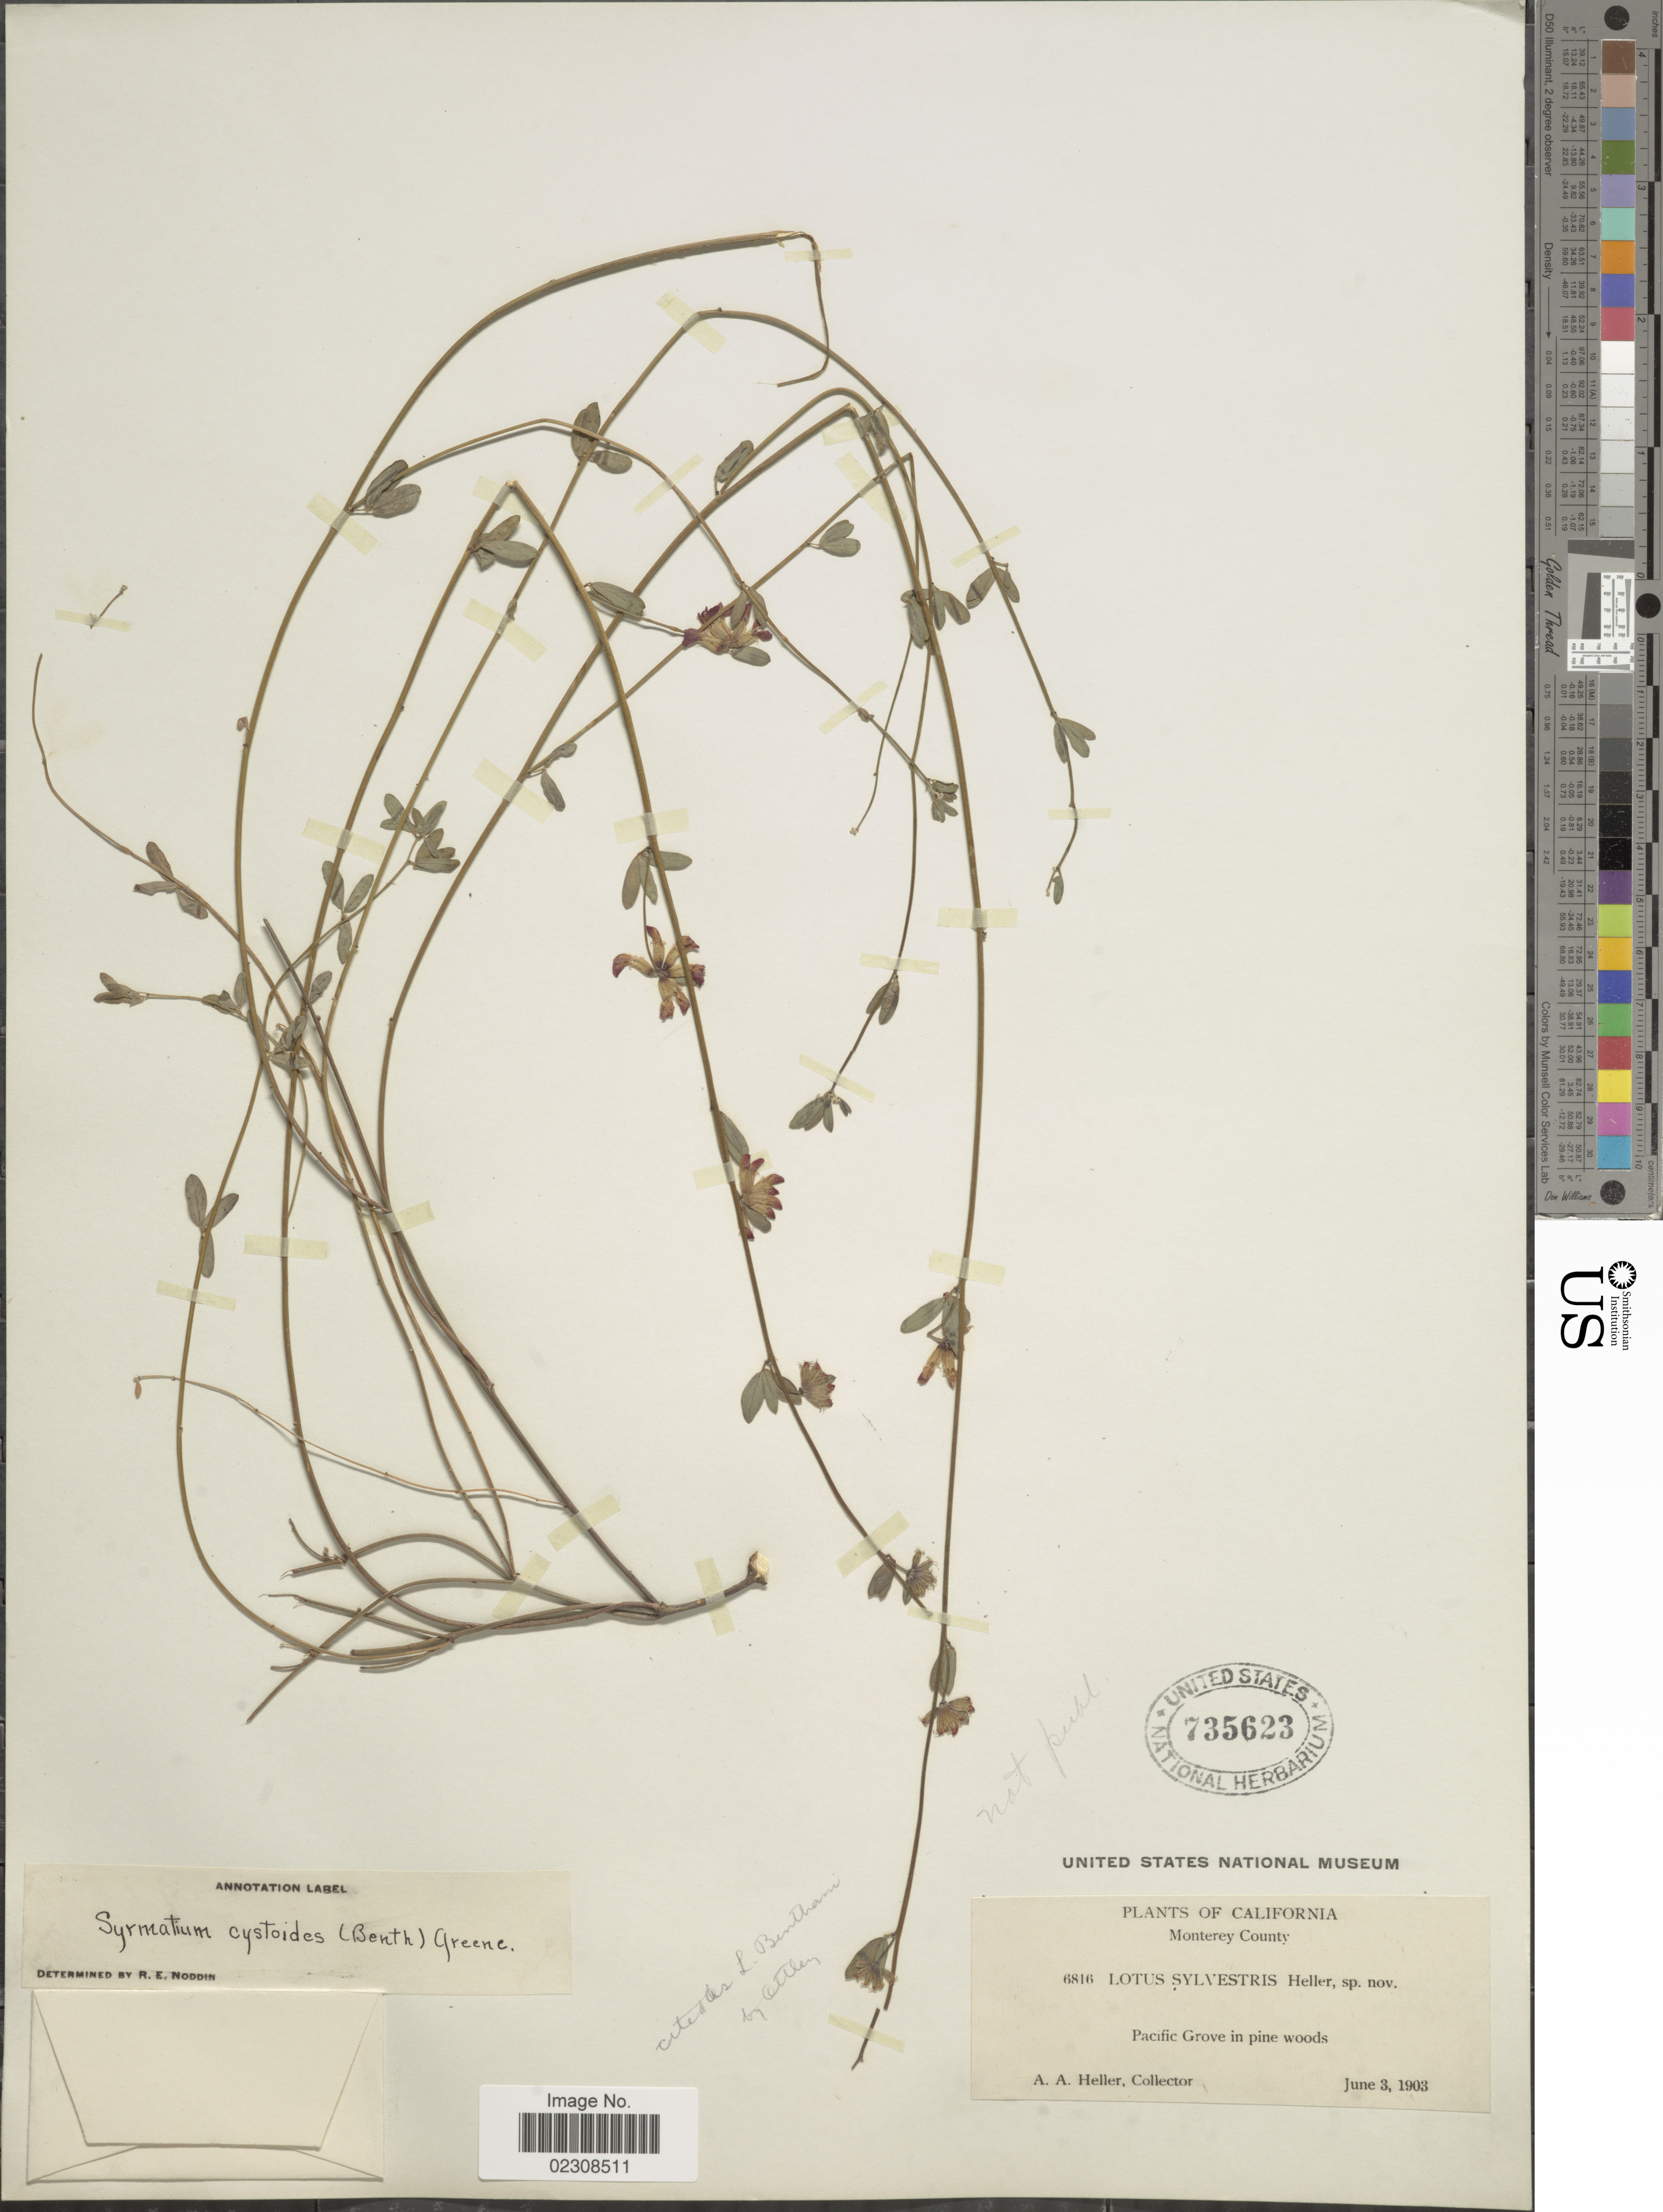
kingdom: Plantae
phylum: Tracheophyta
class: Magnoliopsida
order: Fabales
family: Fabaceae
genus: Syrmatium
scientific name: Syrmatium cytisoides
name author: (Benth.) Greene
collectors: A. A. Heller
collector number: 6816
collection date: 1903-06-03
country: United States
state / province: California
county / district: Monterey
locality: Monterey County, Pacific grove in pine woods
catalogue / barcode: US 735623